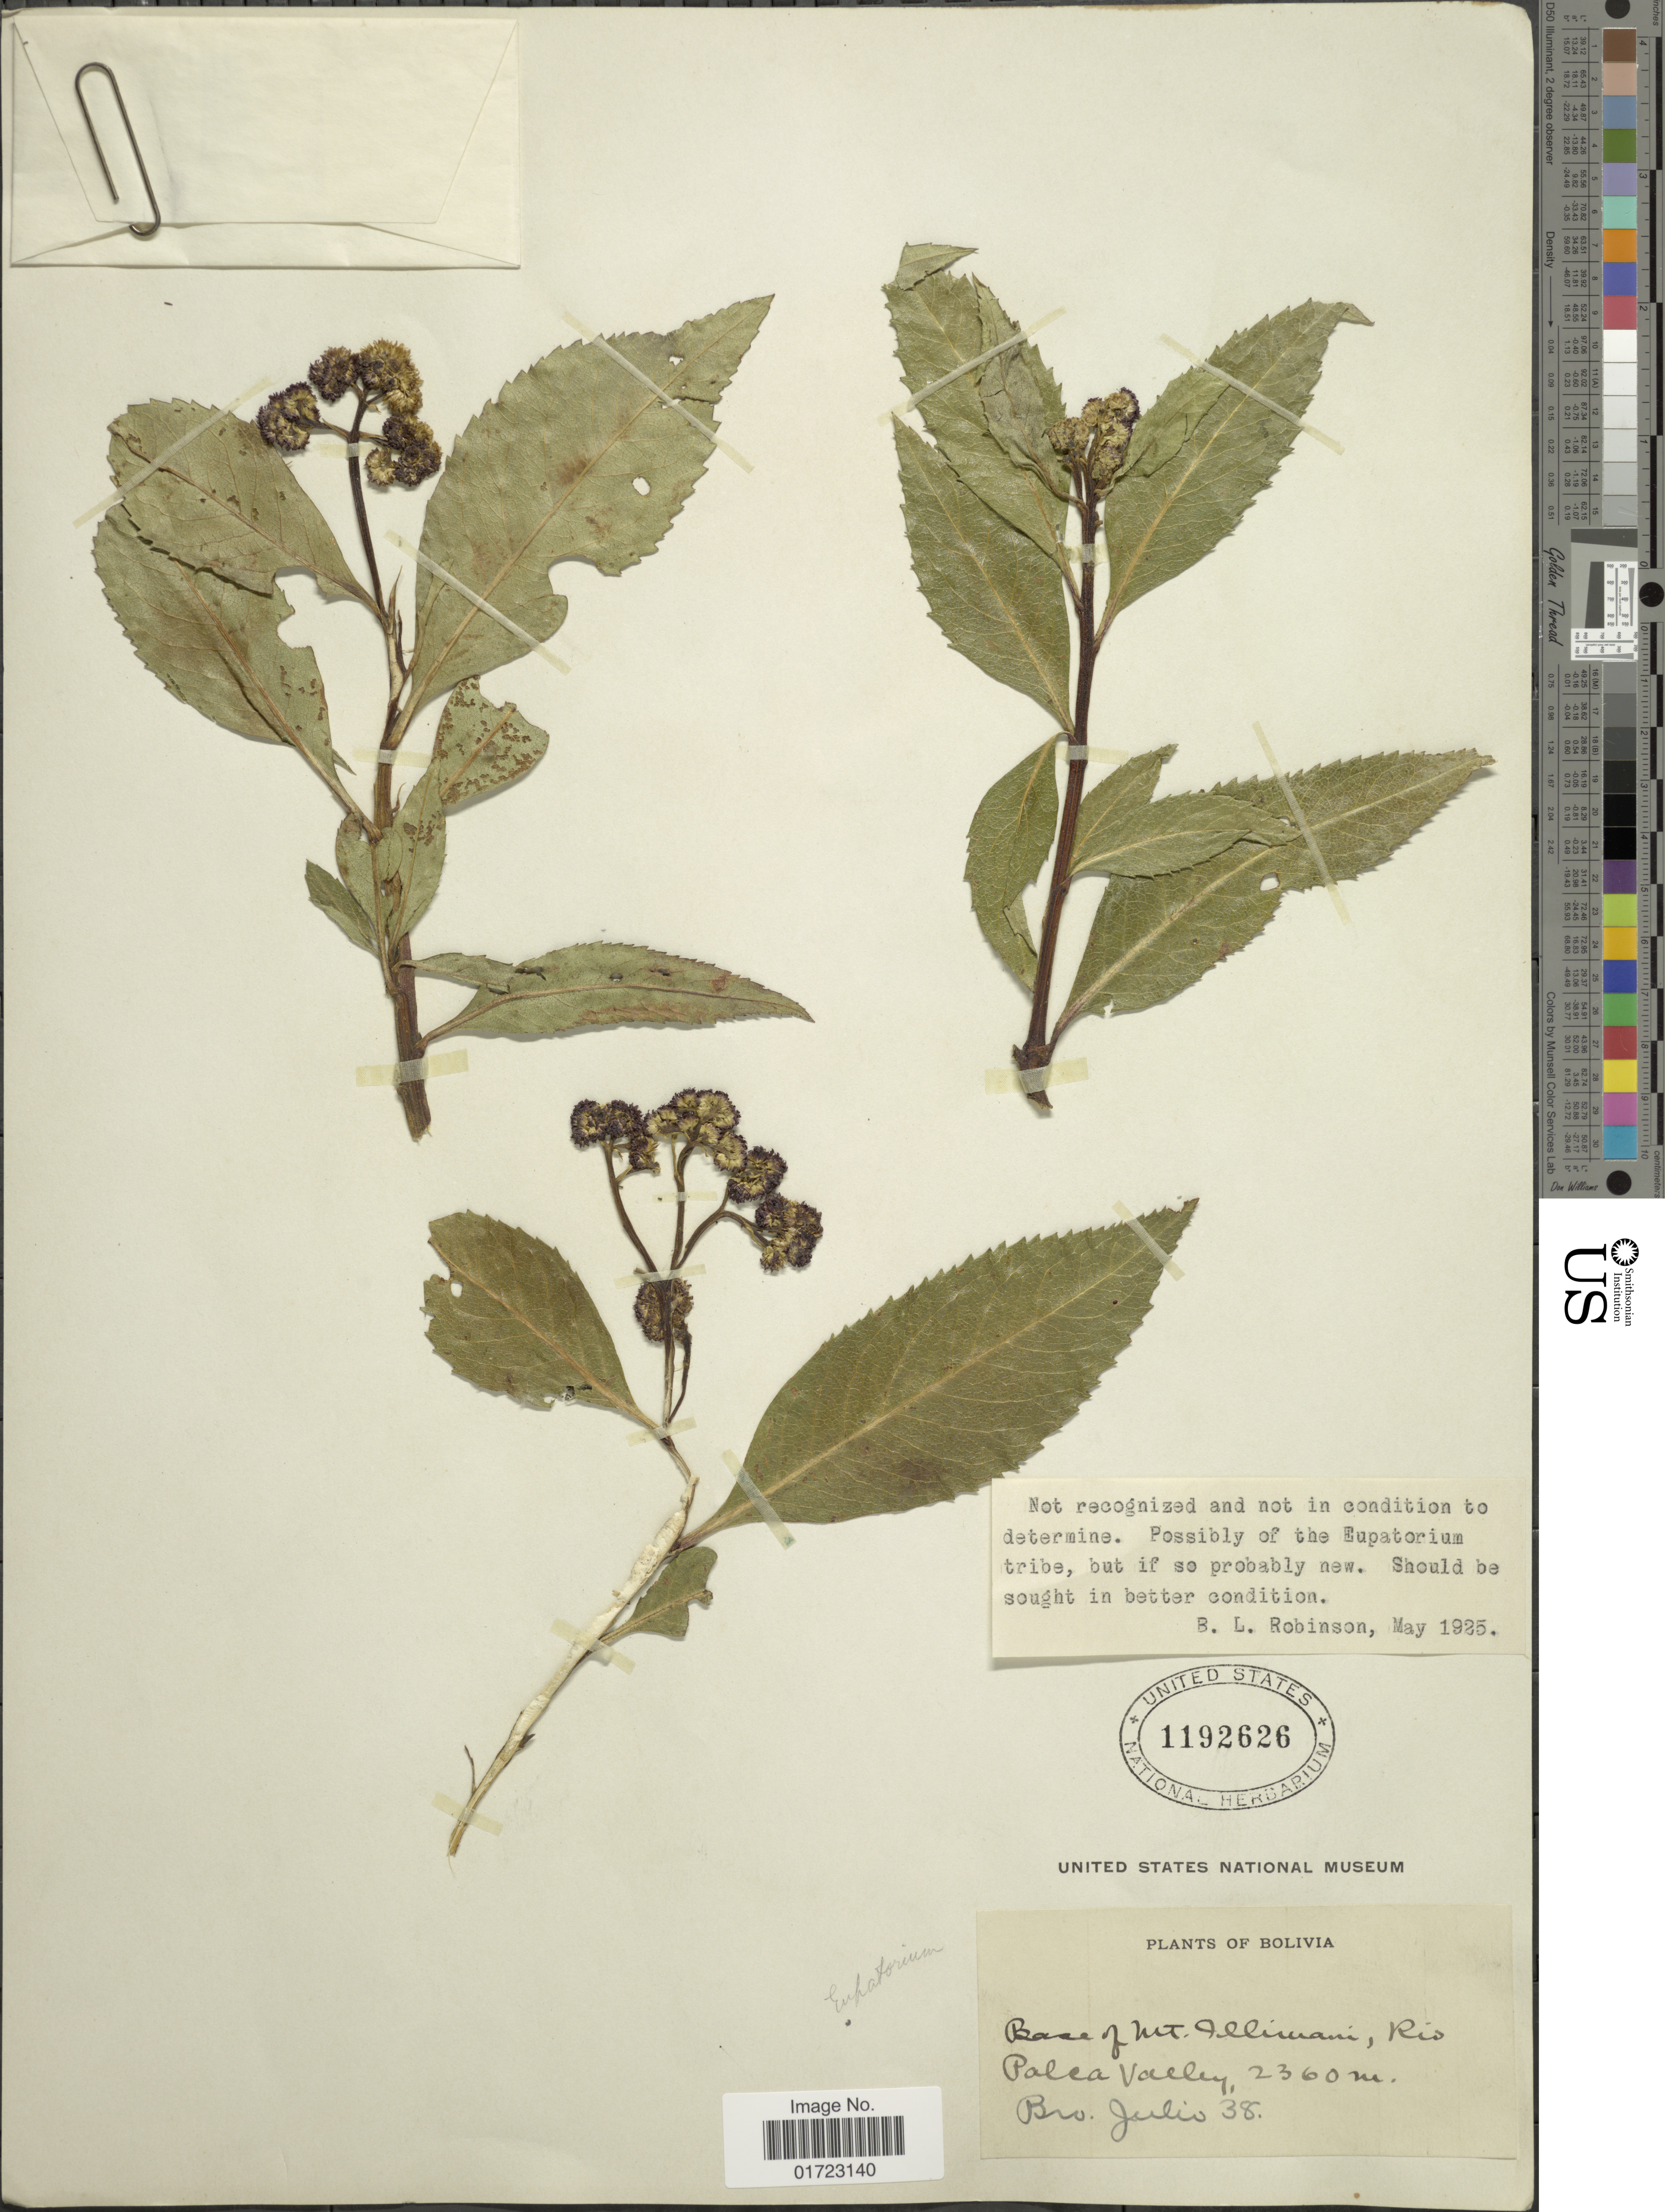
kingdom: Plantae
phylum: Tracheophyta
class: Magnoliopsida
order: Asterales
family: Asteraceae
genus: Baccharis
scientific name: Baccharis pentlandii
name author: DC.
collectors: Bro. Julio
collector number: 38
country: Bolivia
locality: Base of Mt. illimani, Rio Palca Valley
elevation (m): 2360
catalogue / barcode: US 1192626